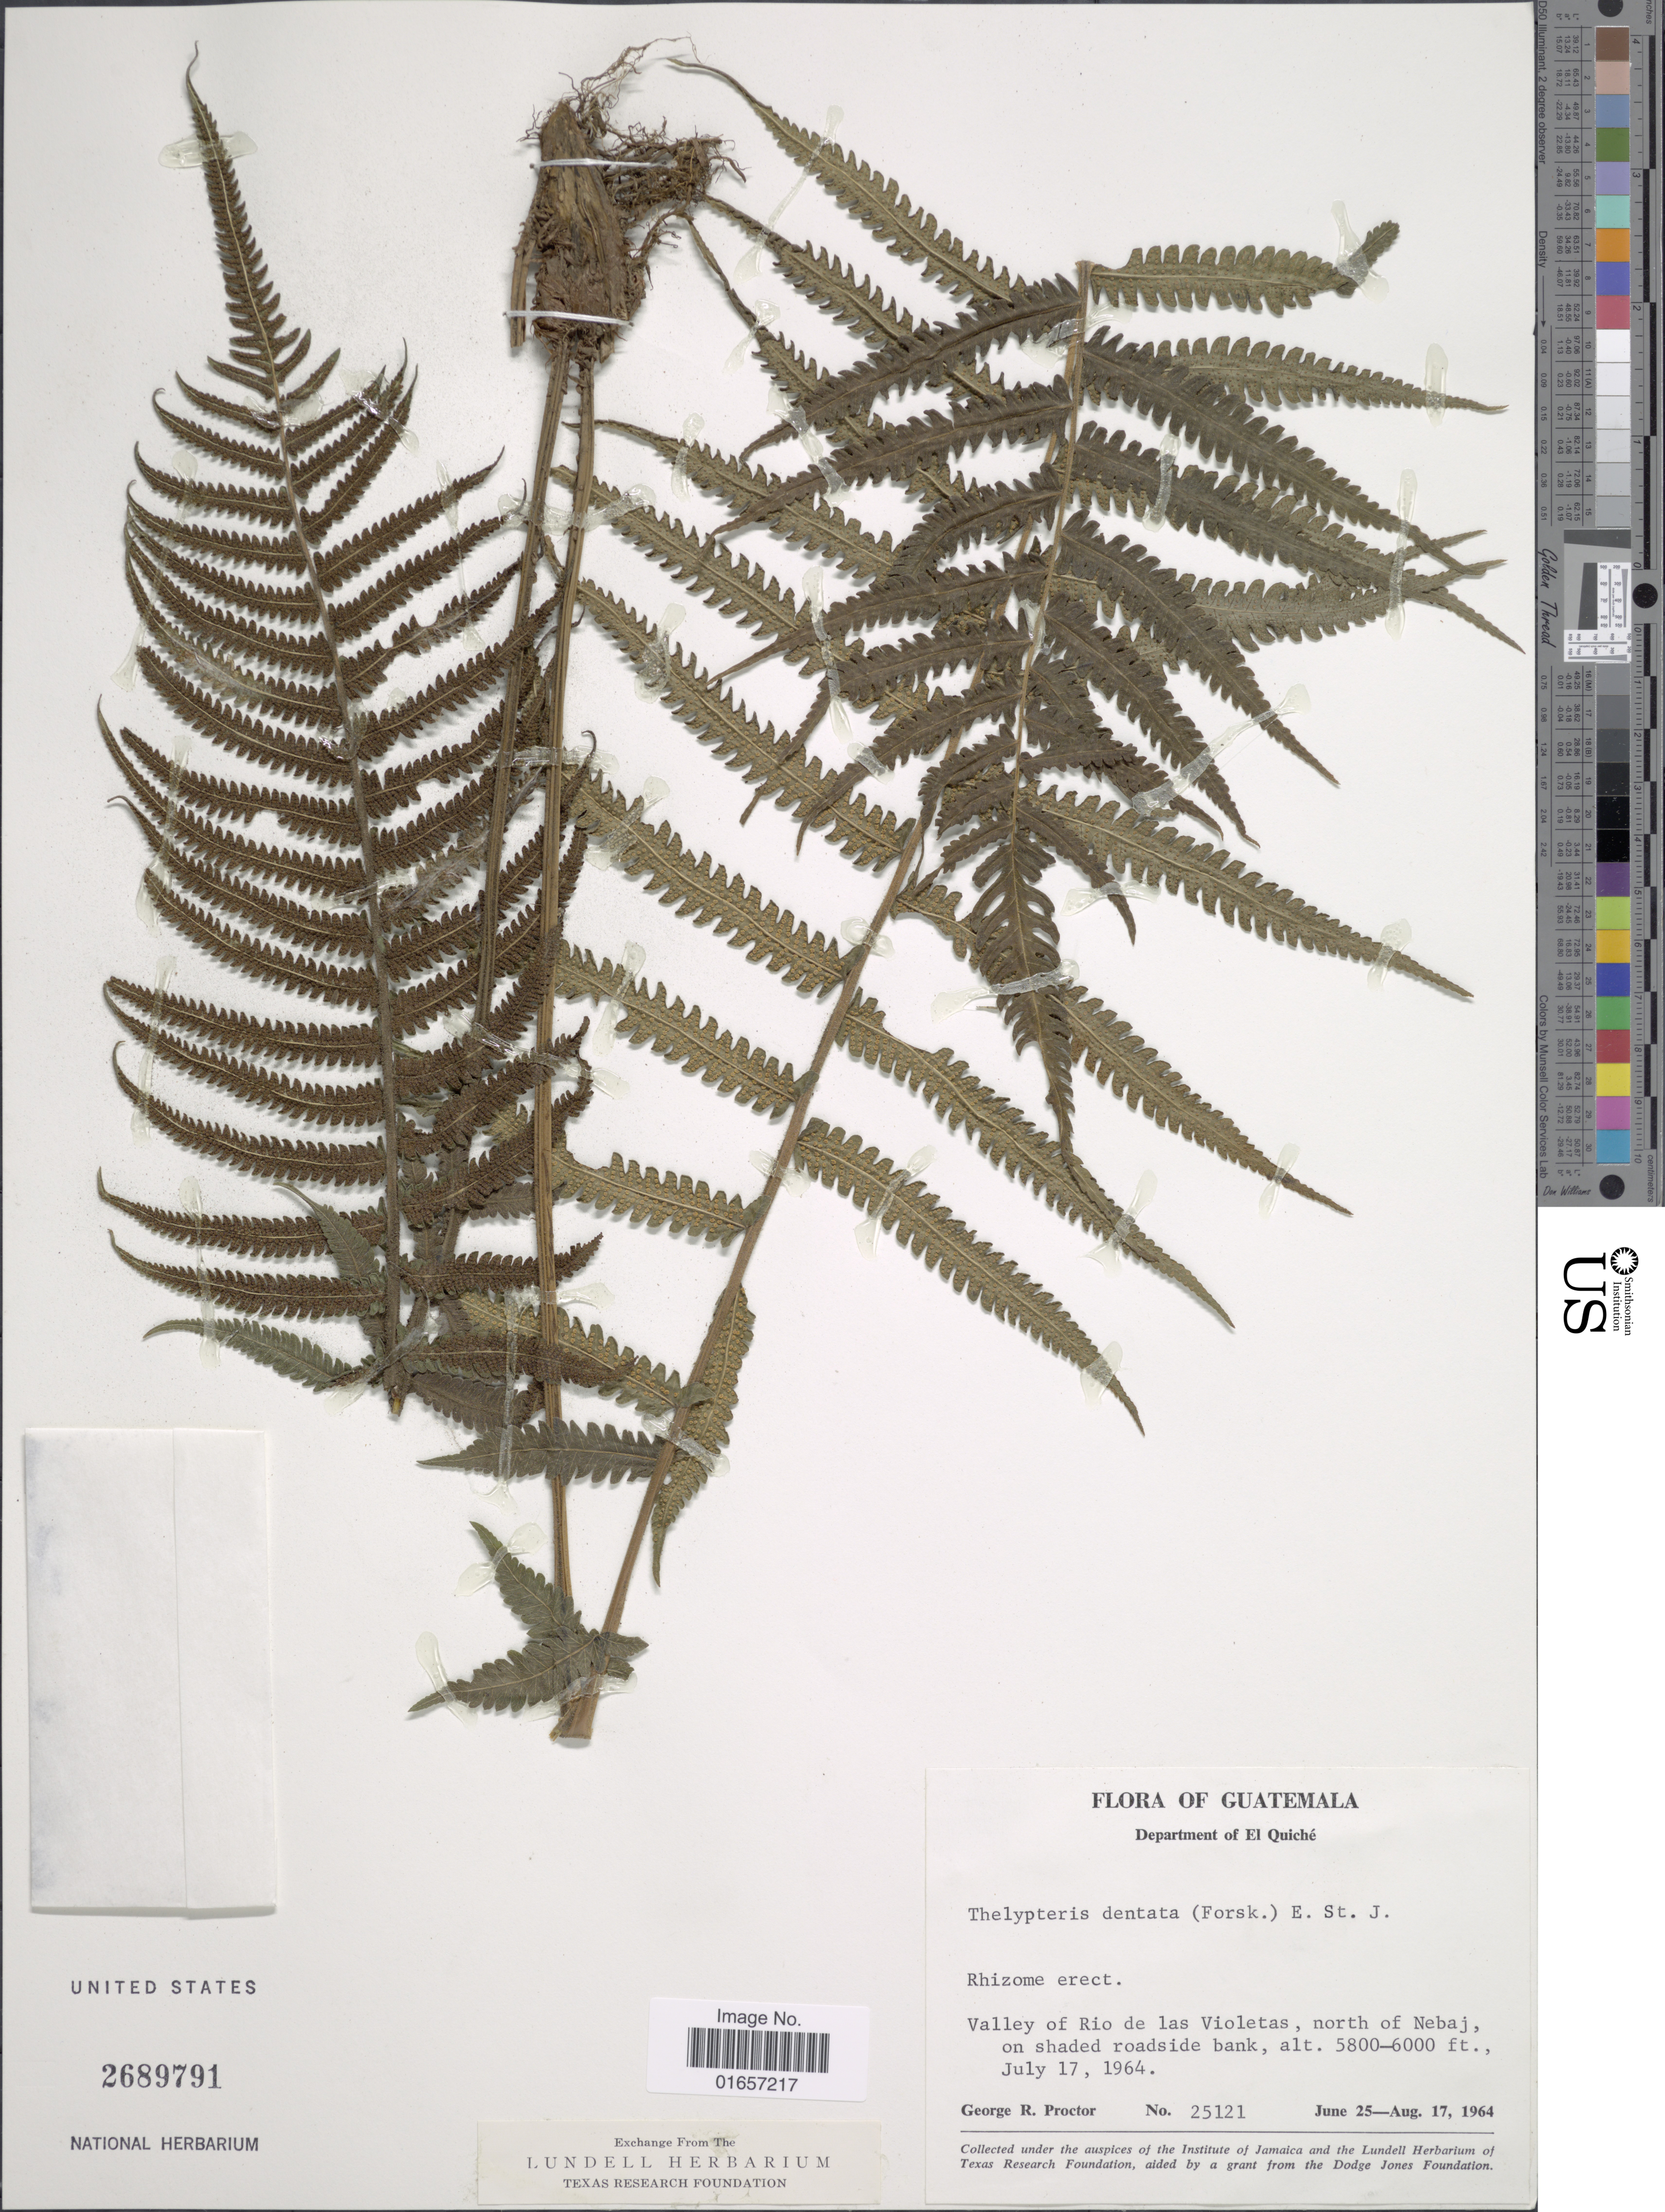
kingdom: Plantae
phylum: Tracheophyta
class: Polypodiopsida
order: Polypodiales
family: Thelypteridaceae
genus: Christella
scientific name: Christella dentata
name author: (Forssk.) Brownsey & Jermy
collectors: G. R. Proctor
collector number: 25121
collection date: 1964-06-25/1964-08-17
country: Guatemala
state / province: El Quiché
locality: Valley of Rio de las Violetas, north of Nebaj, on shaded roadside bank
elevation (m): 1768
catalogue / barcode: US 2689791